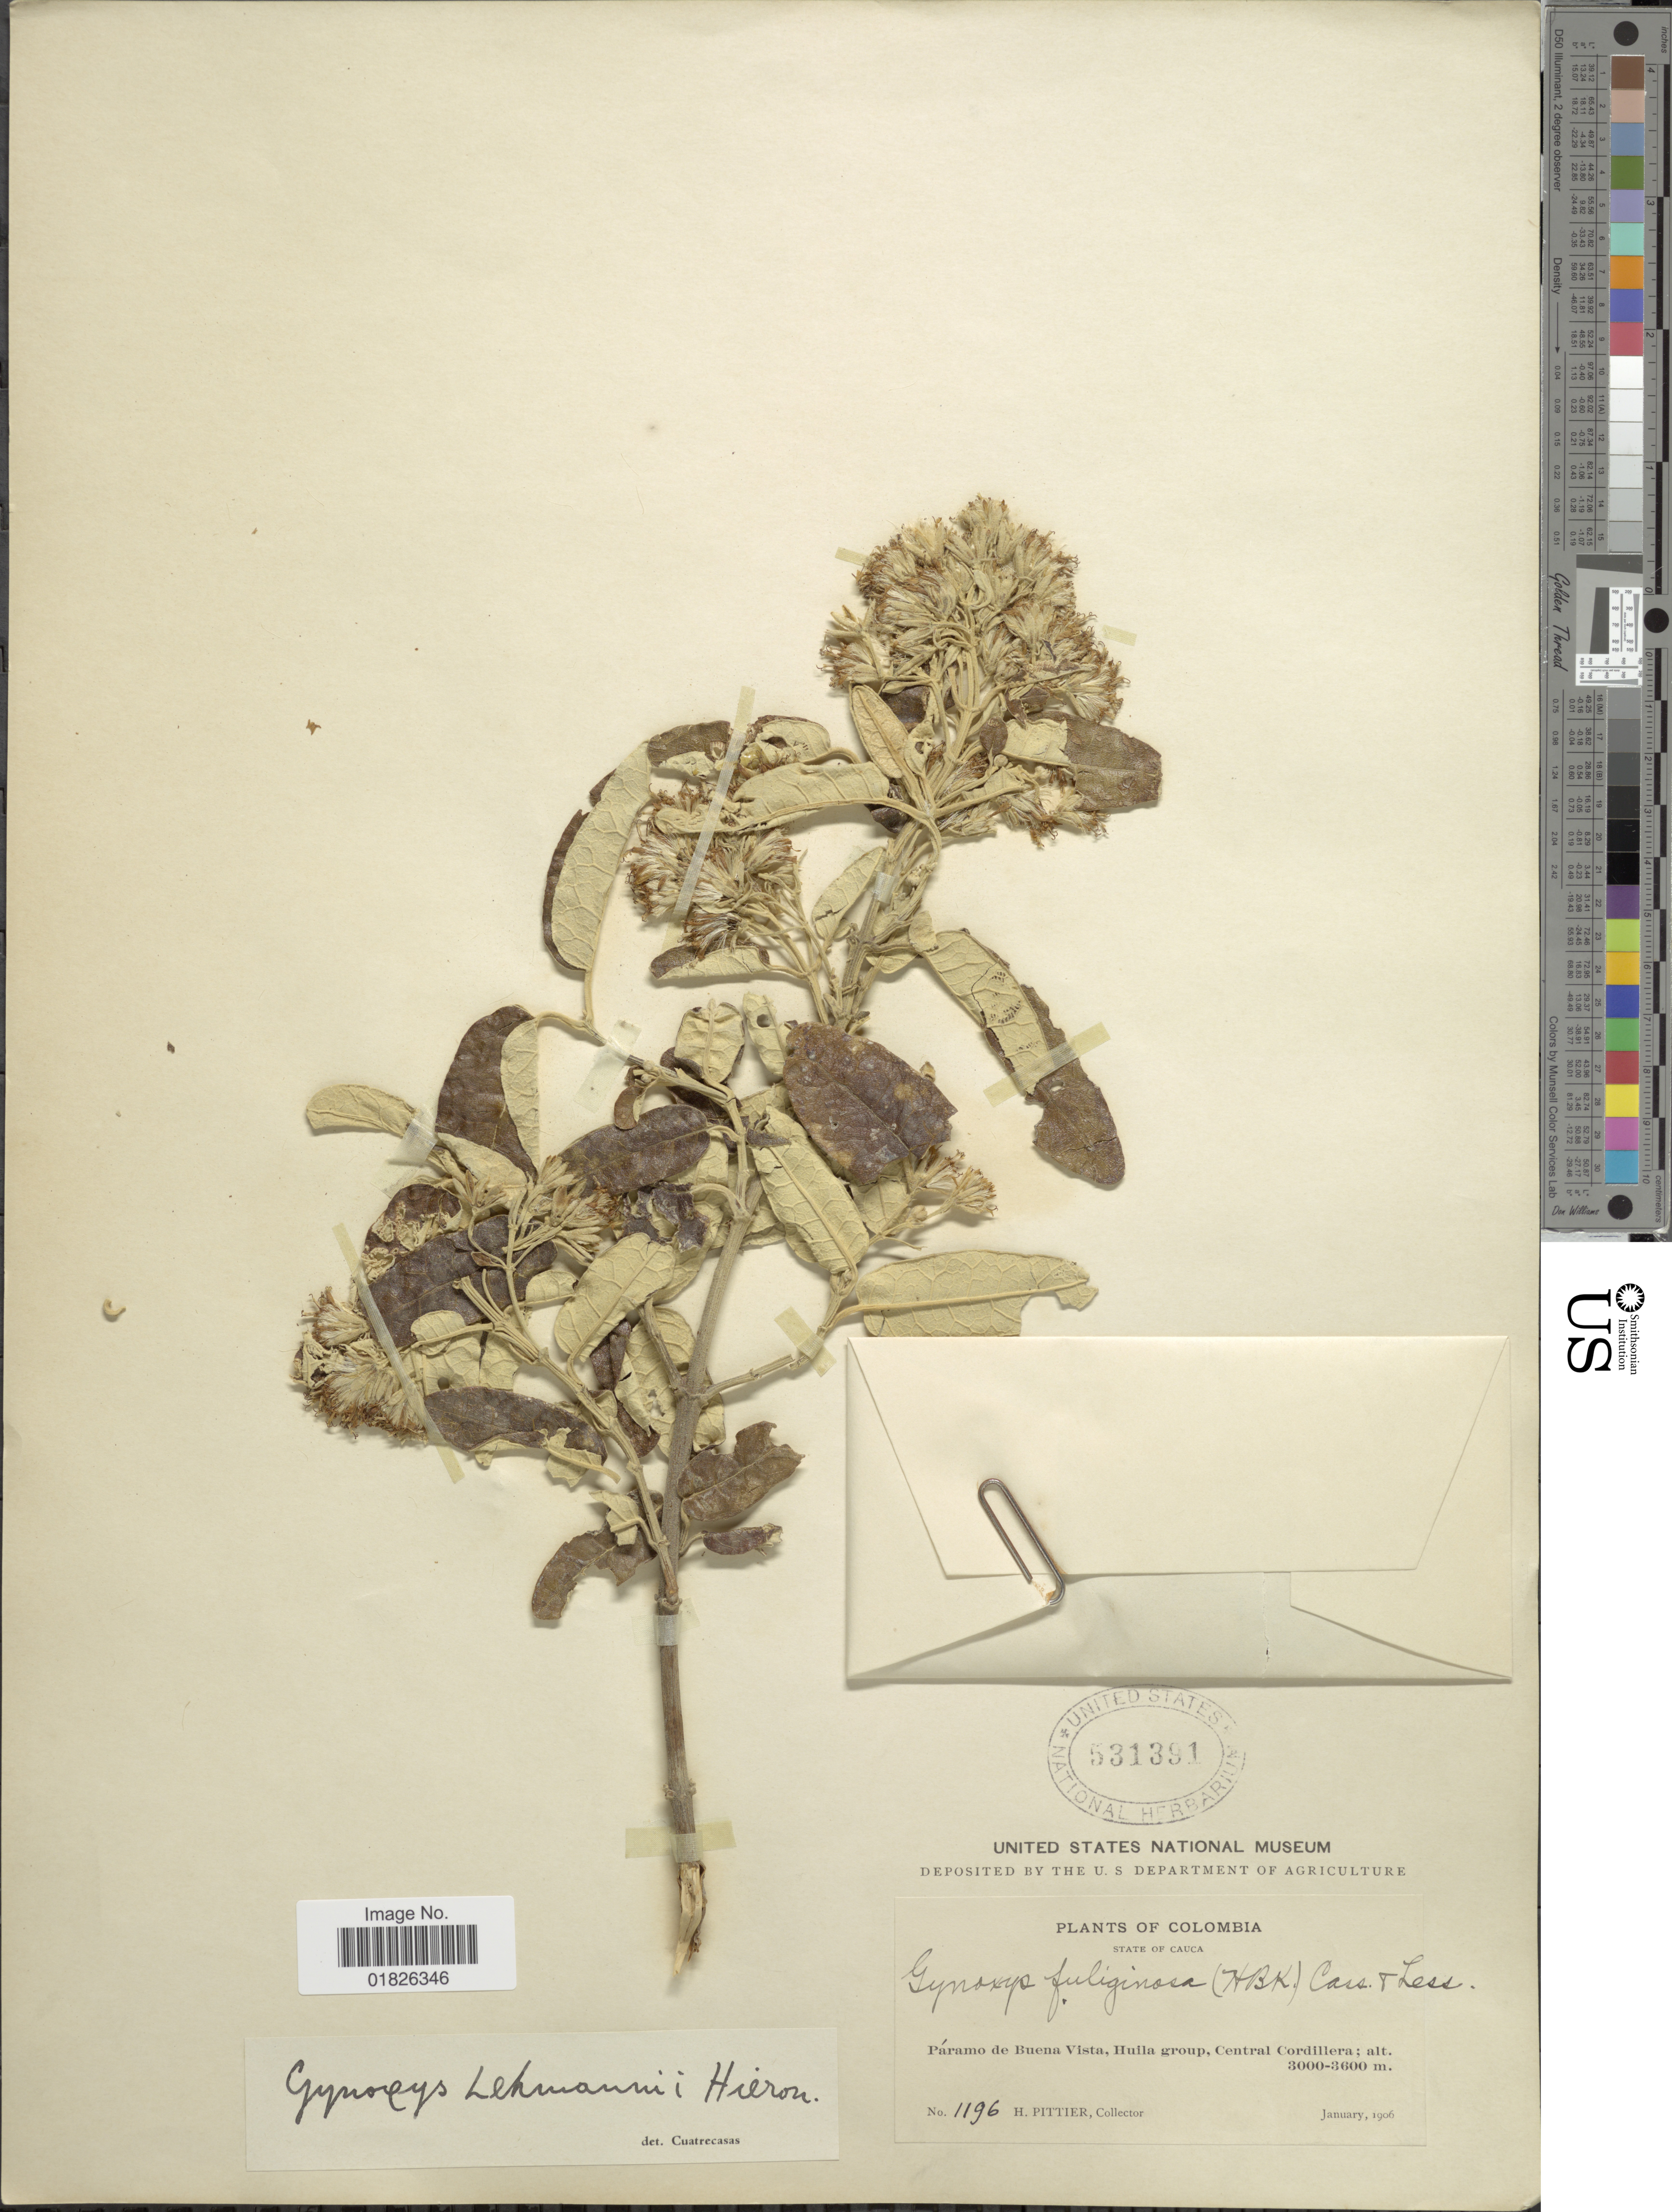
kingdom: Plantae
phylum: Tracheophyta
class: Magnoliopsida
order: Asterales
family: Asteraceae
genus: Gynoxys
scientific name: Gynoxys lehmannii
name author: Hieron.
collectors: H. F. Pittier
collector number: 1196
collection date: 1906-01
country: Colombia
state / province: Cauca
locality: Paramo de Buena Vista, Huila Group, Central Cordillera.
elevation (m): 3000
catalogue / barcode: US 531391